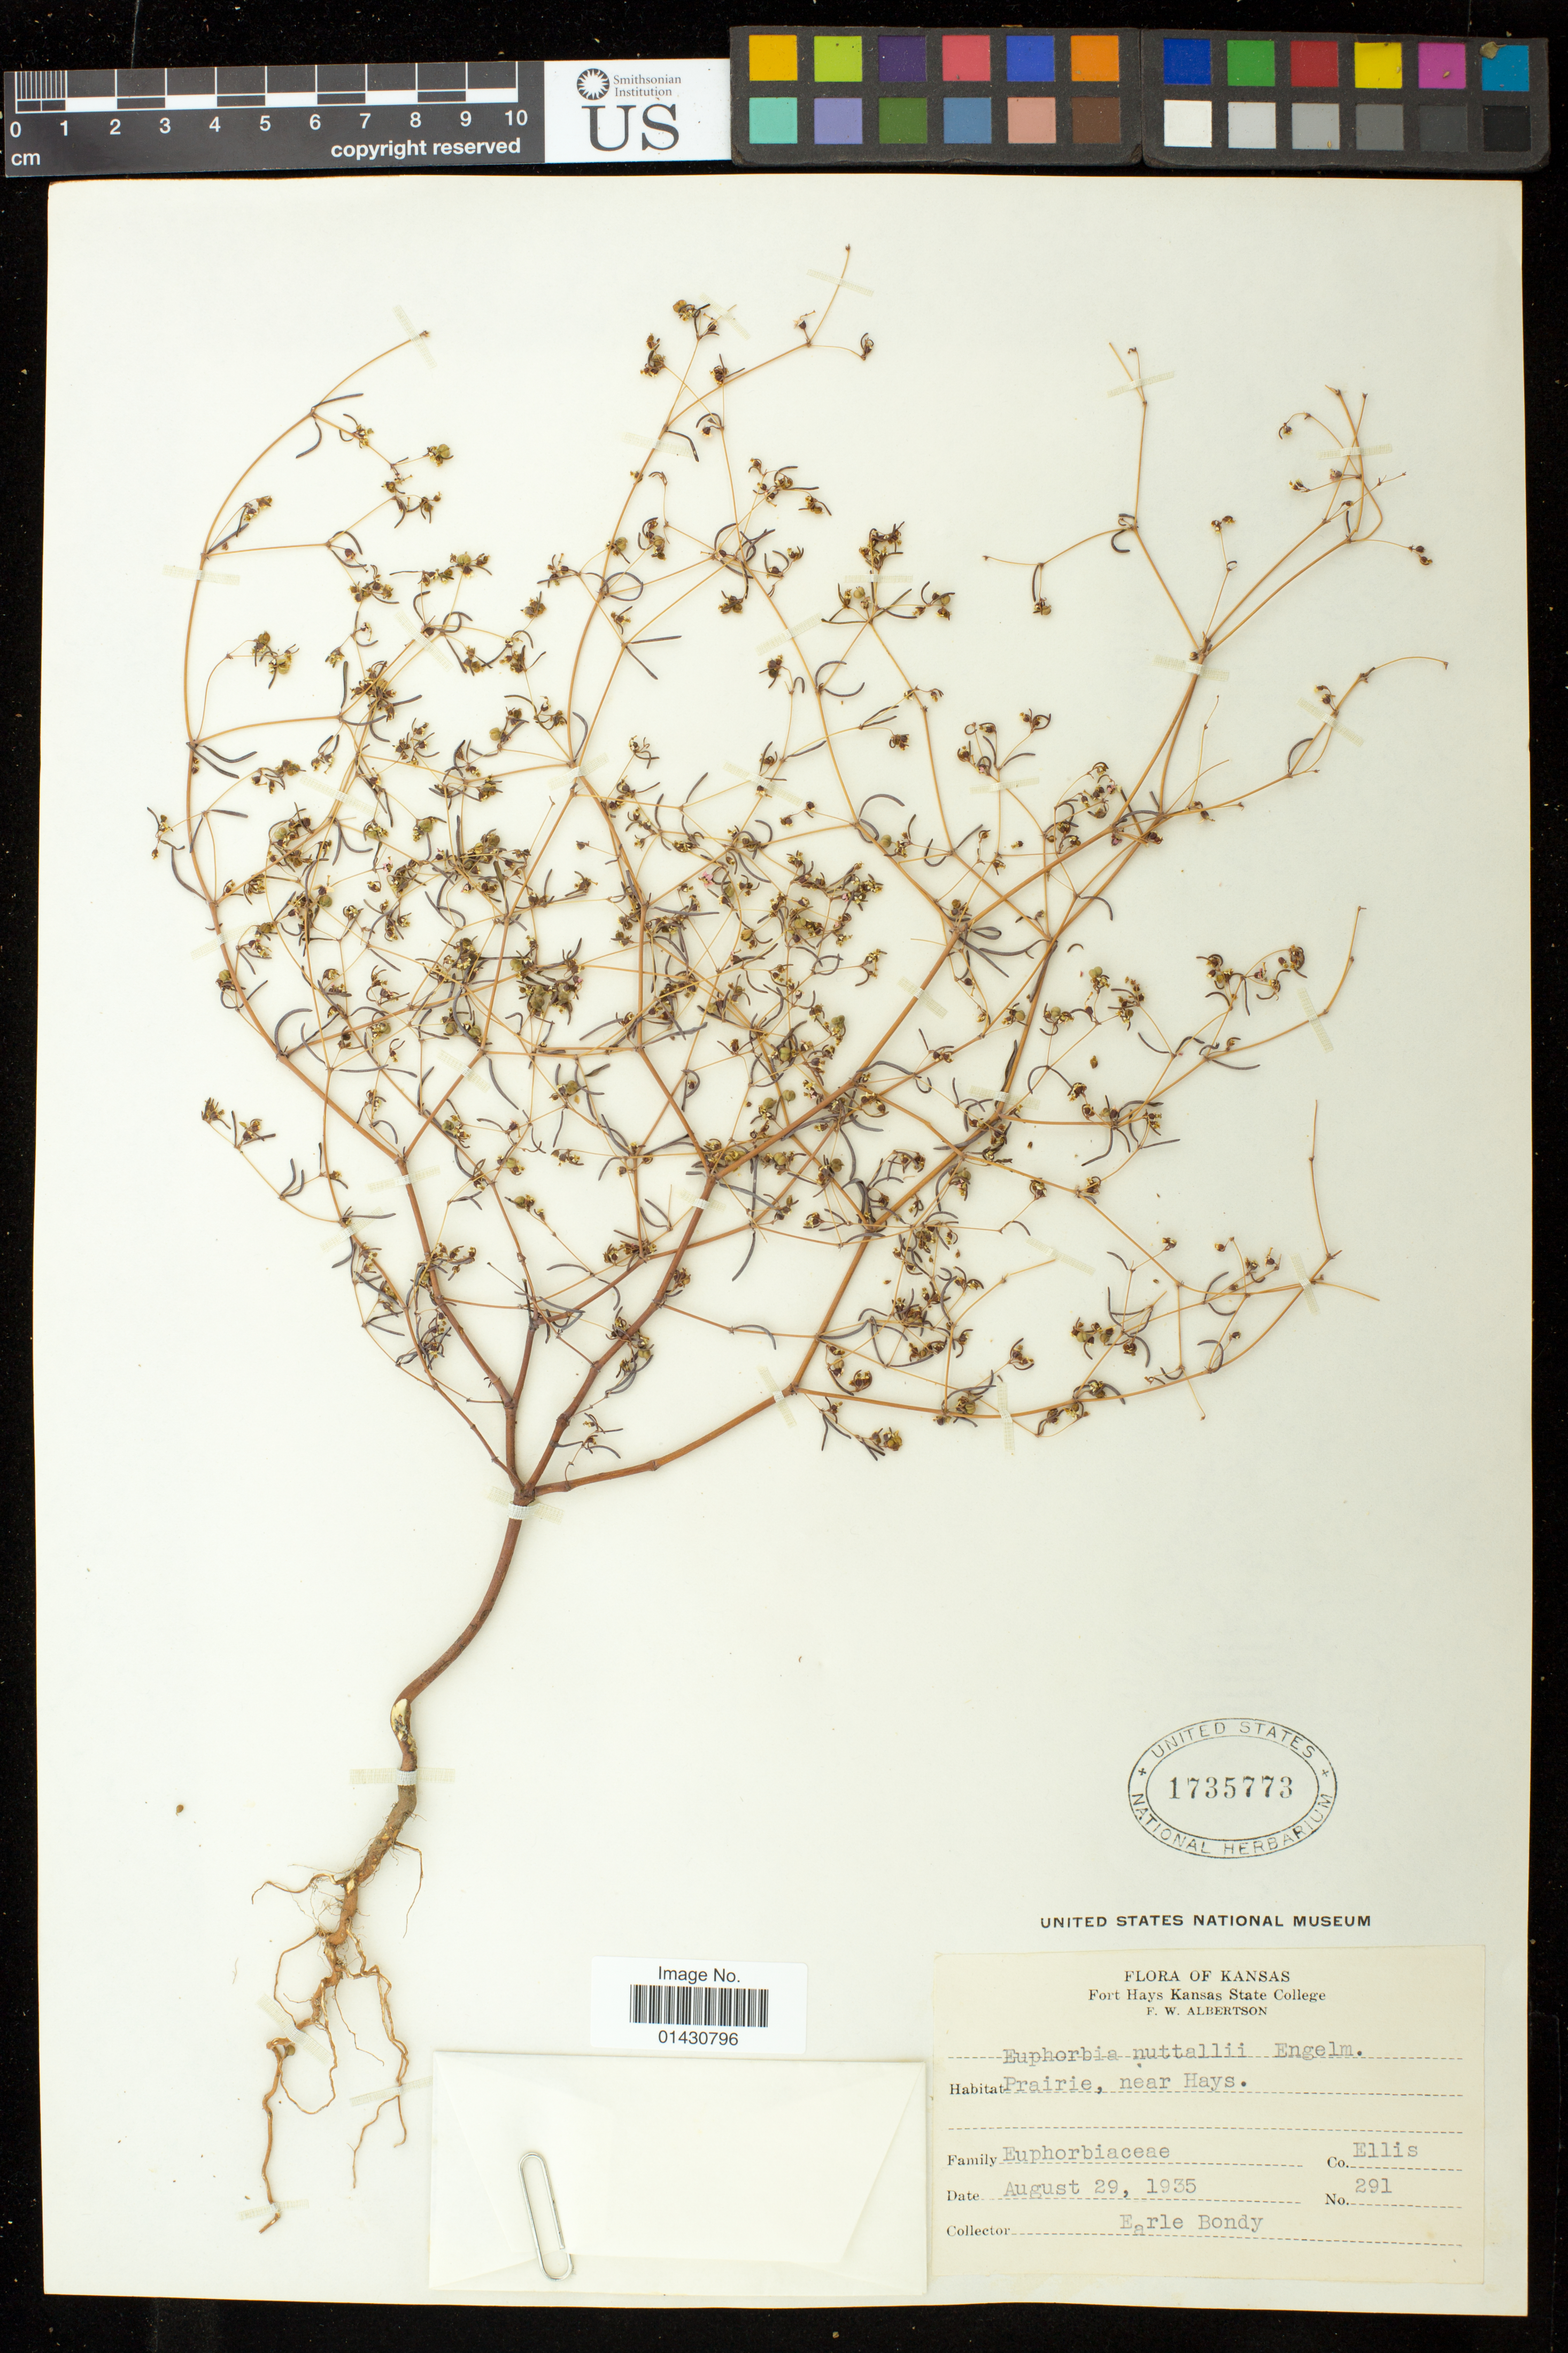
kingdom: Plantae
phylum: Tracheophyta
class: Magnoliopsida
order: Malpighiales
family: Euphorbiaceae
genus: Euphorbia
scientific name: Euphorbia missurica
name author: Raf.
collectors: E. Bondy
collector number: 291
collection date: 1935-08-29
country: United States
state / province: Kansas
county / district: Ellis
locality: Prairie, near Hays.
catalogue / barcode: US 1735773